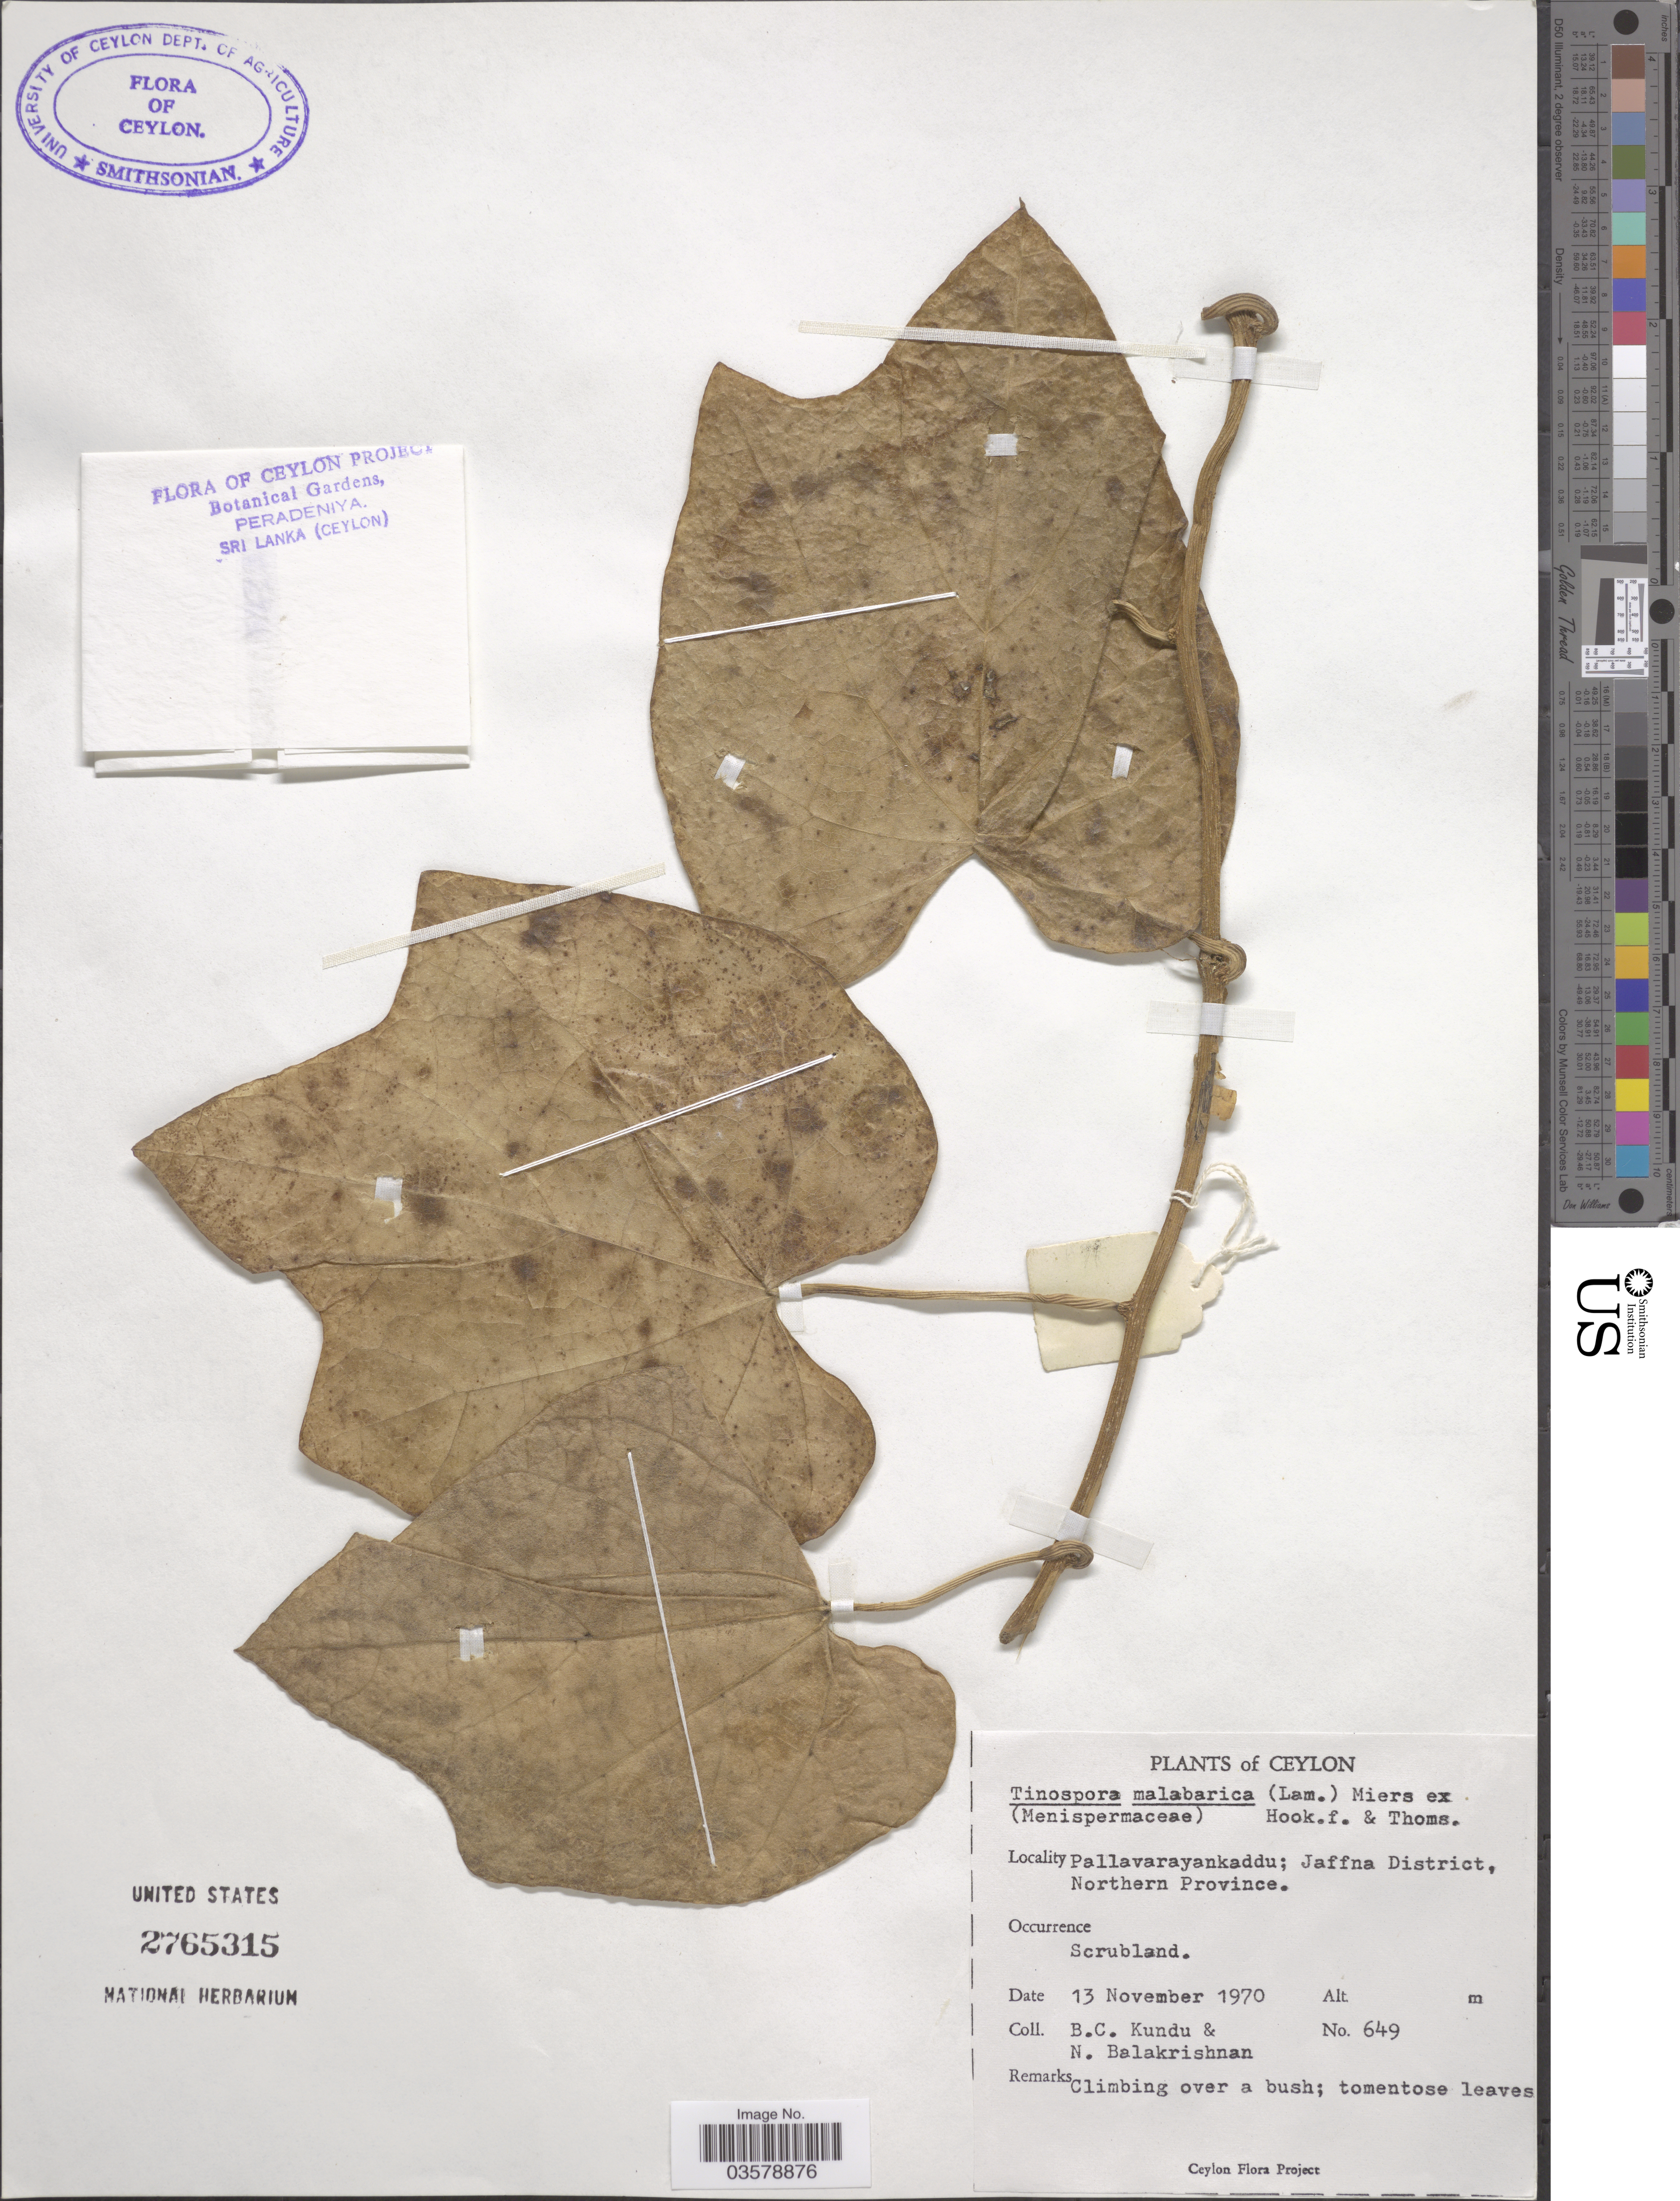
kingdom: Plantae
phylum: Tracheophyta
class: Magnoliopsida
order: Ranunculales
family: Menispermaceae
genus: Tinospora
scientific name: Tinospora sinensis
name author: (Lour.) Merr.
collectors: B. C. Kundu & N. Balakrishnan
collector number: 649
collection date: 1970-11-13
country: Sri Lanka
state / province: Northern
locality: Ceylon. Pallavarayankaddu; Jaffna District.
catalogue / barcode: US 2765315